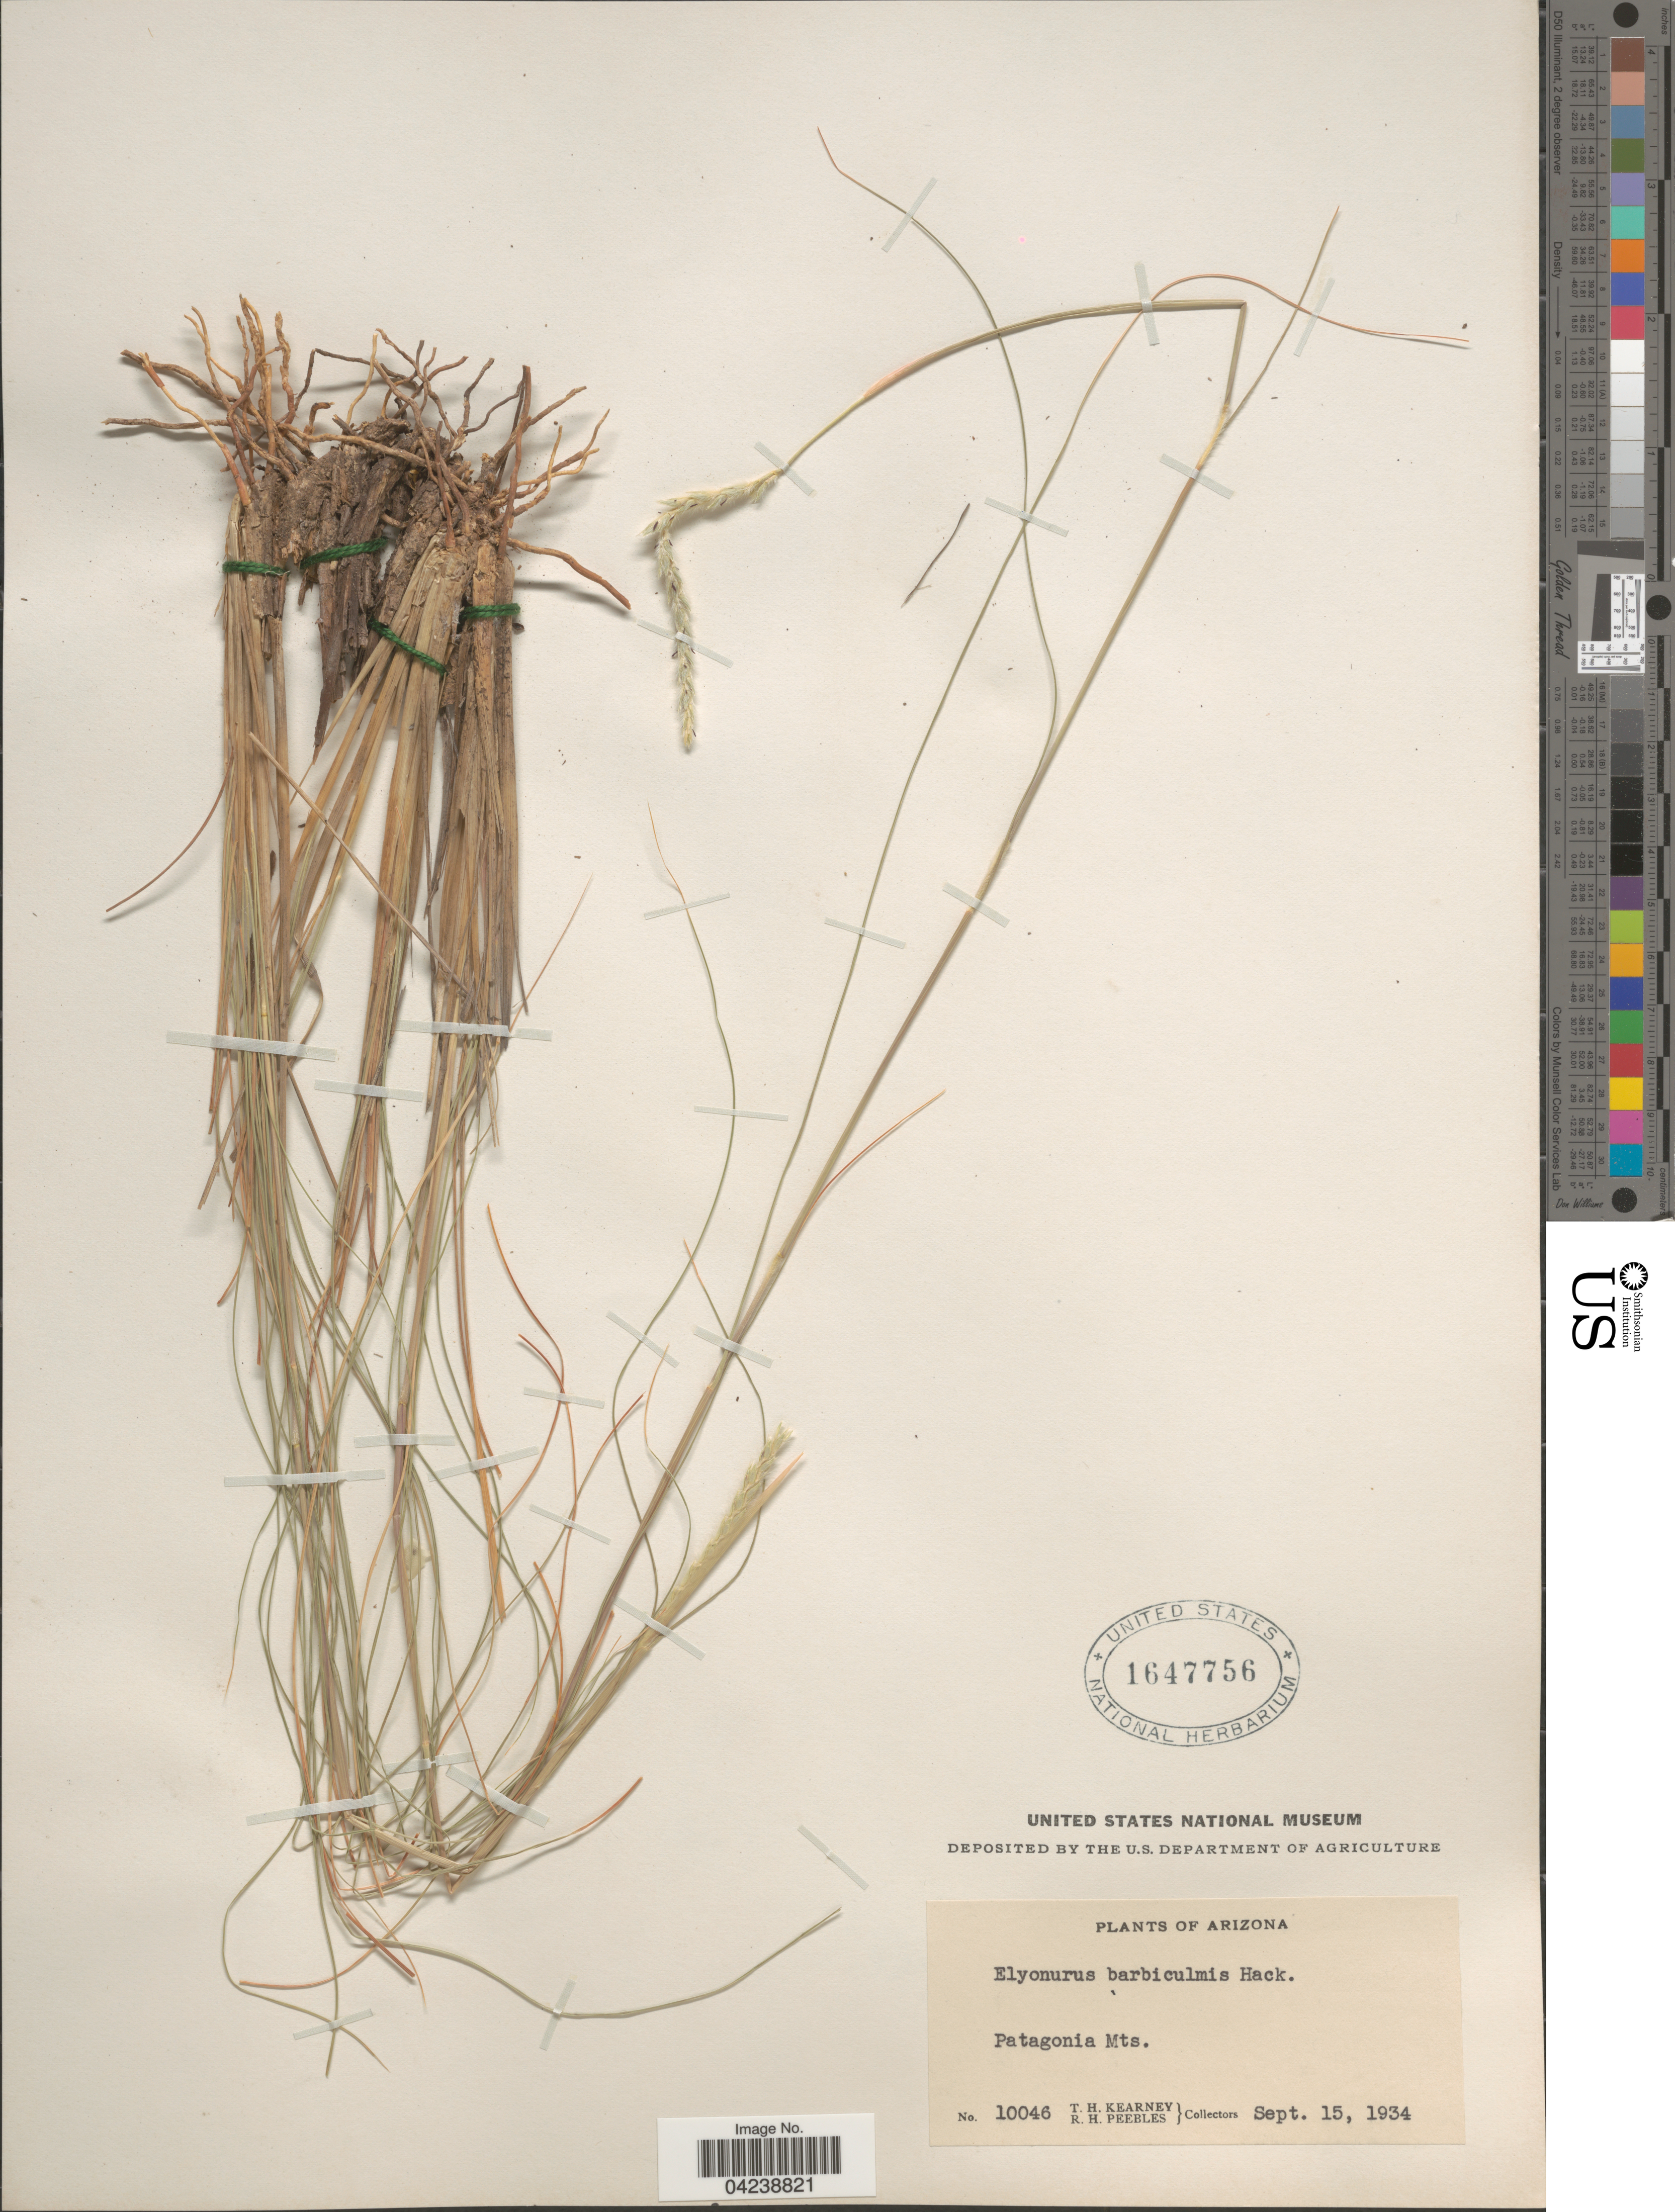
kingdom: Plantae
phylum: Tracheophyta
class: Liliopsida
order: Poales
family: Poaceae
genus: Elionurus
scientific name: Elionurus barbiculmis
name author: Hack. in A. DC.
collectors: T. H. Kearney & R. H. Peebles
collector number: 10046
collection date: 1934-09-15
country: United States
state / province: Arizona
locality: Patagonia Mts.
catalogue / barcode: US 1647756